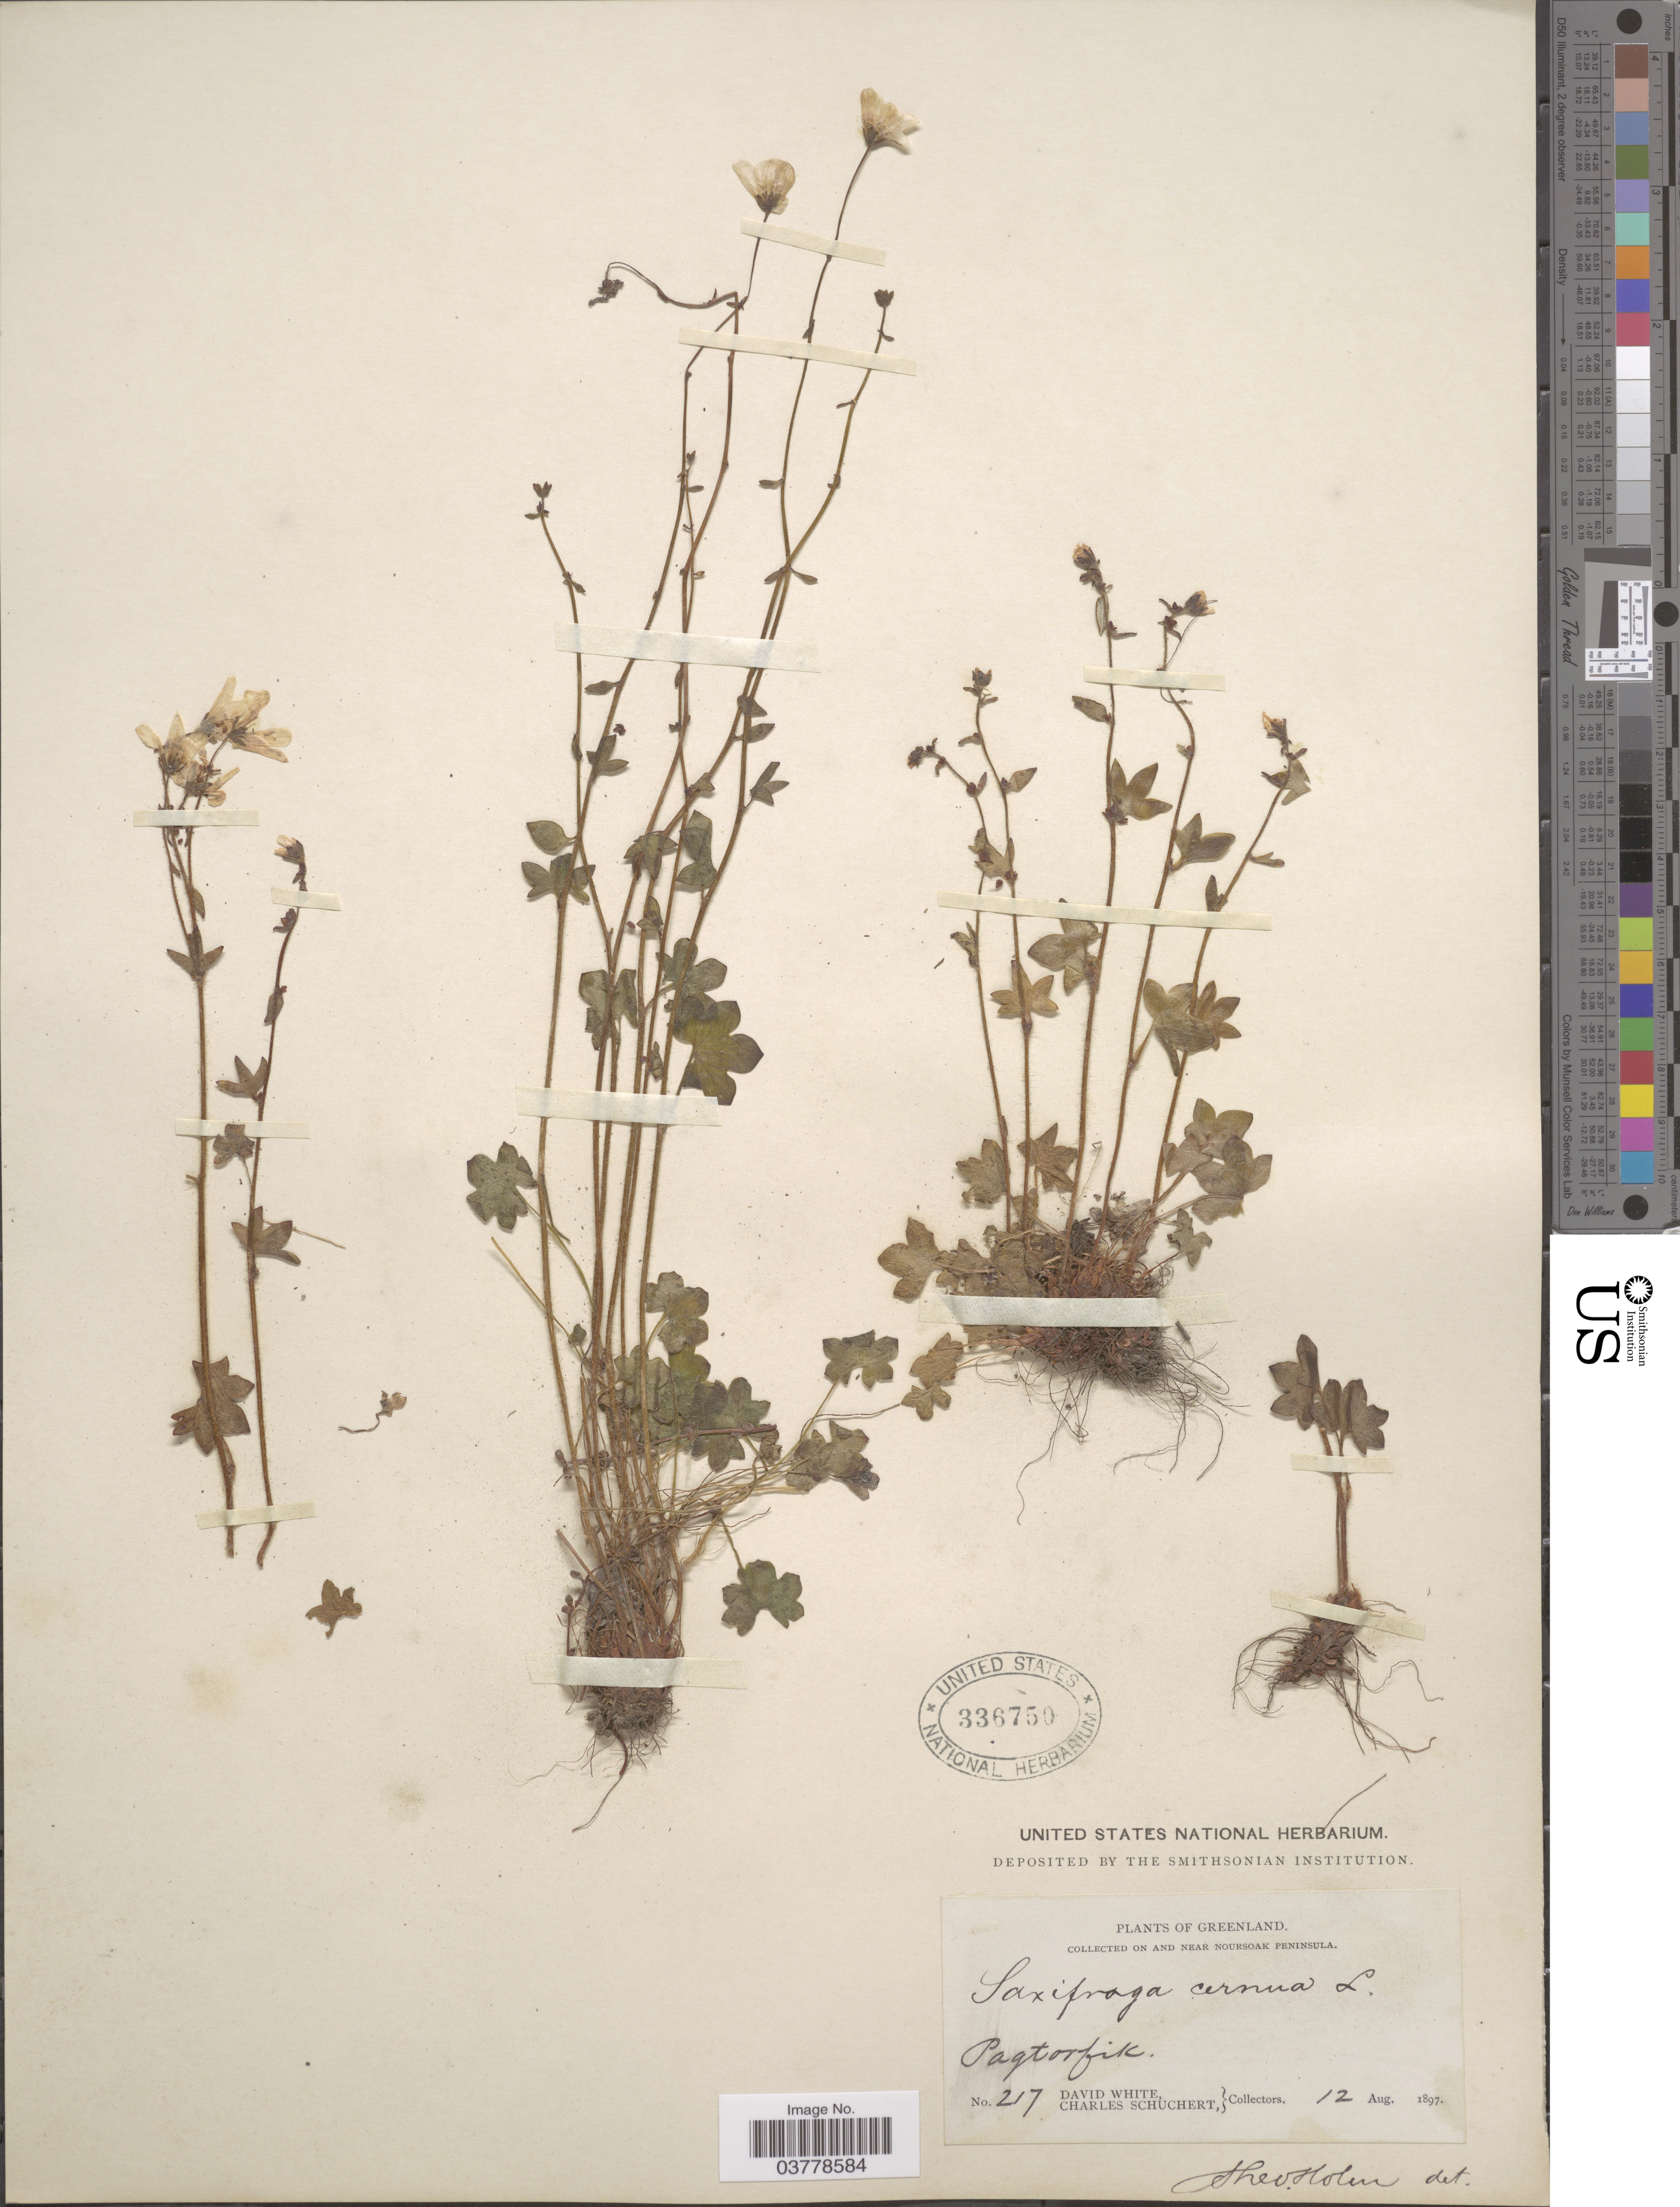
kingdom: Plantae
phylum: Tracheophyta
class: Magnoliopsida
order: Saxifragales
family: Saxifragaceae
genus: Saxifraga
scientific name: Saxifraga cernua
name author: L.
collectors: D. White & C. Schuchert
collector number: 217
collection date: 1897-08-12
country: Greenland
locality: On and near Noursoak Peninsula. Pagtorfik.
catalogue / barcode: US 336750